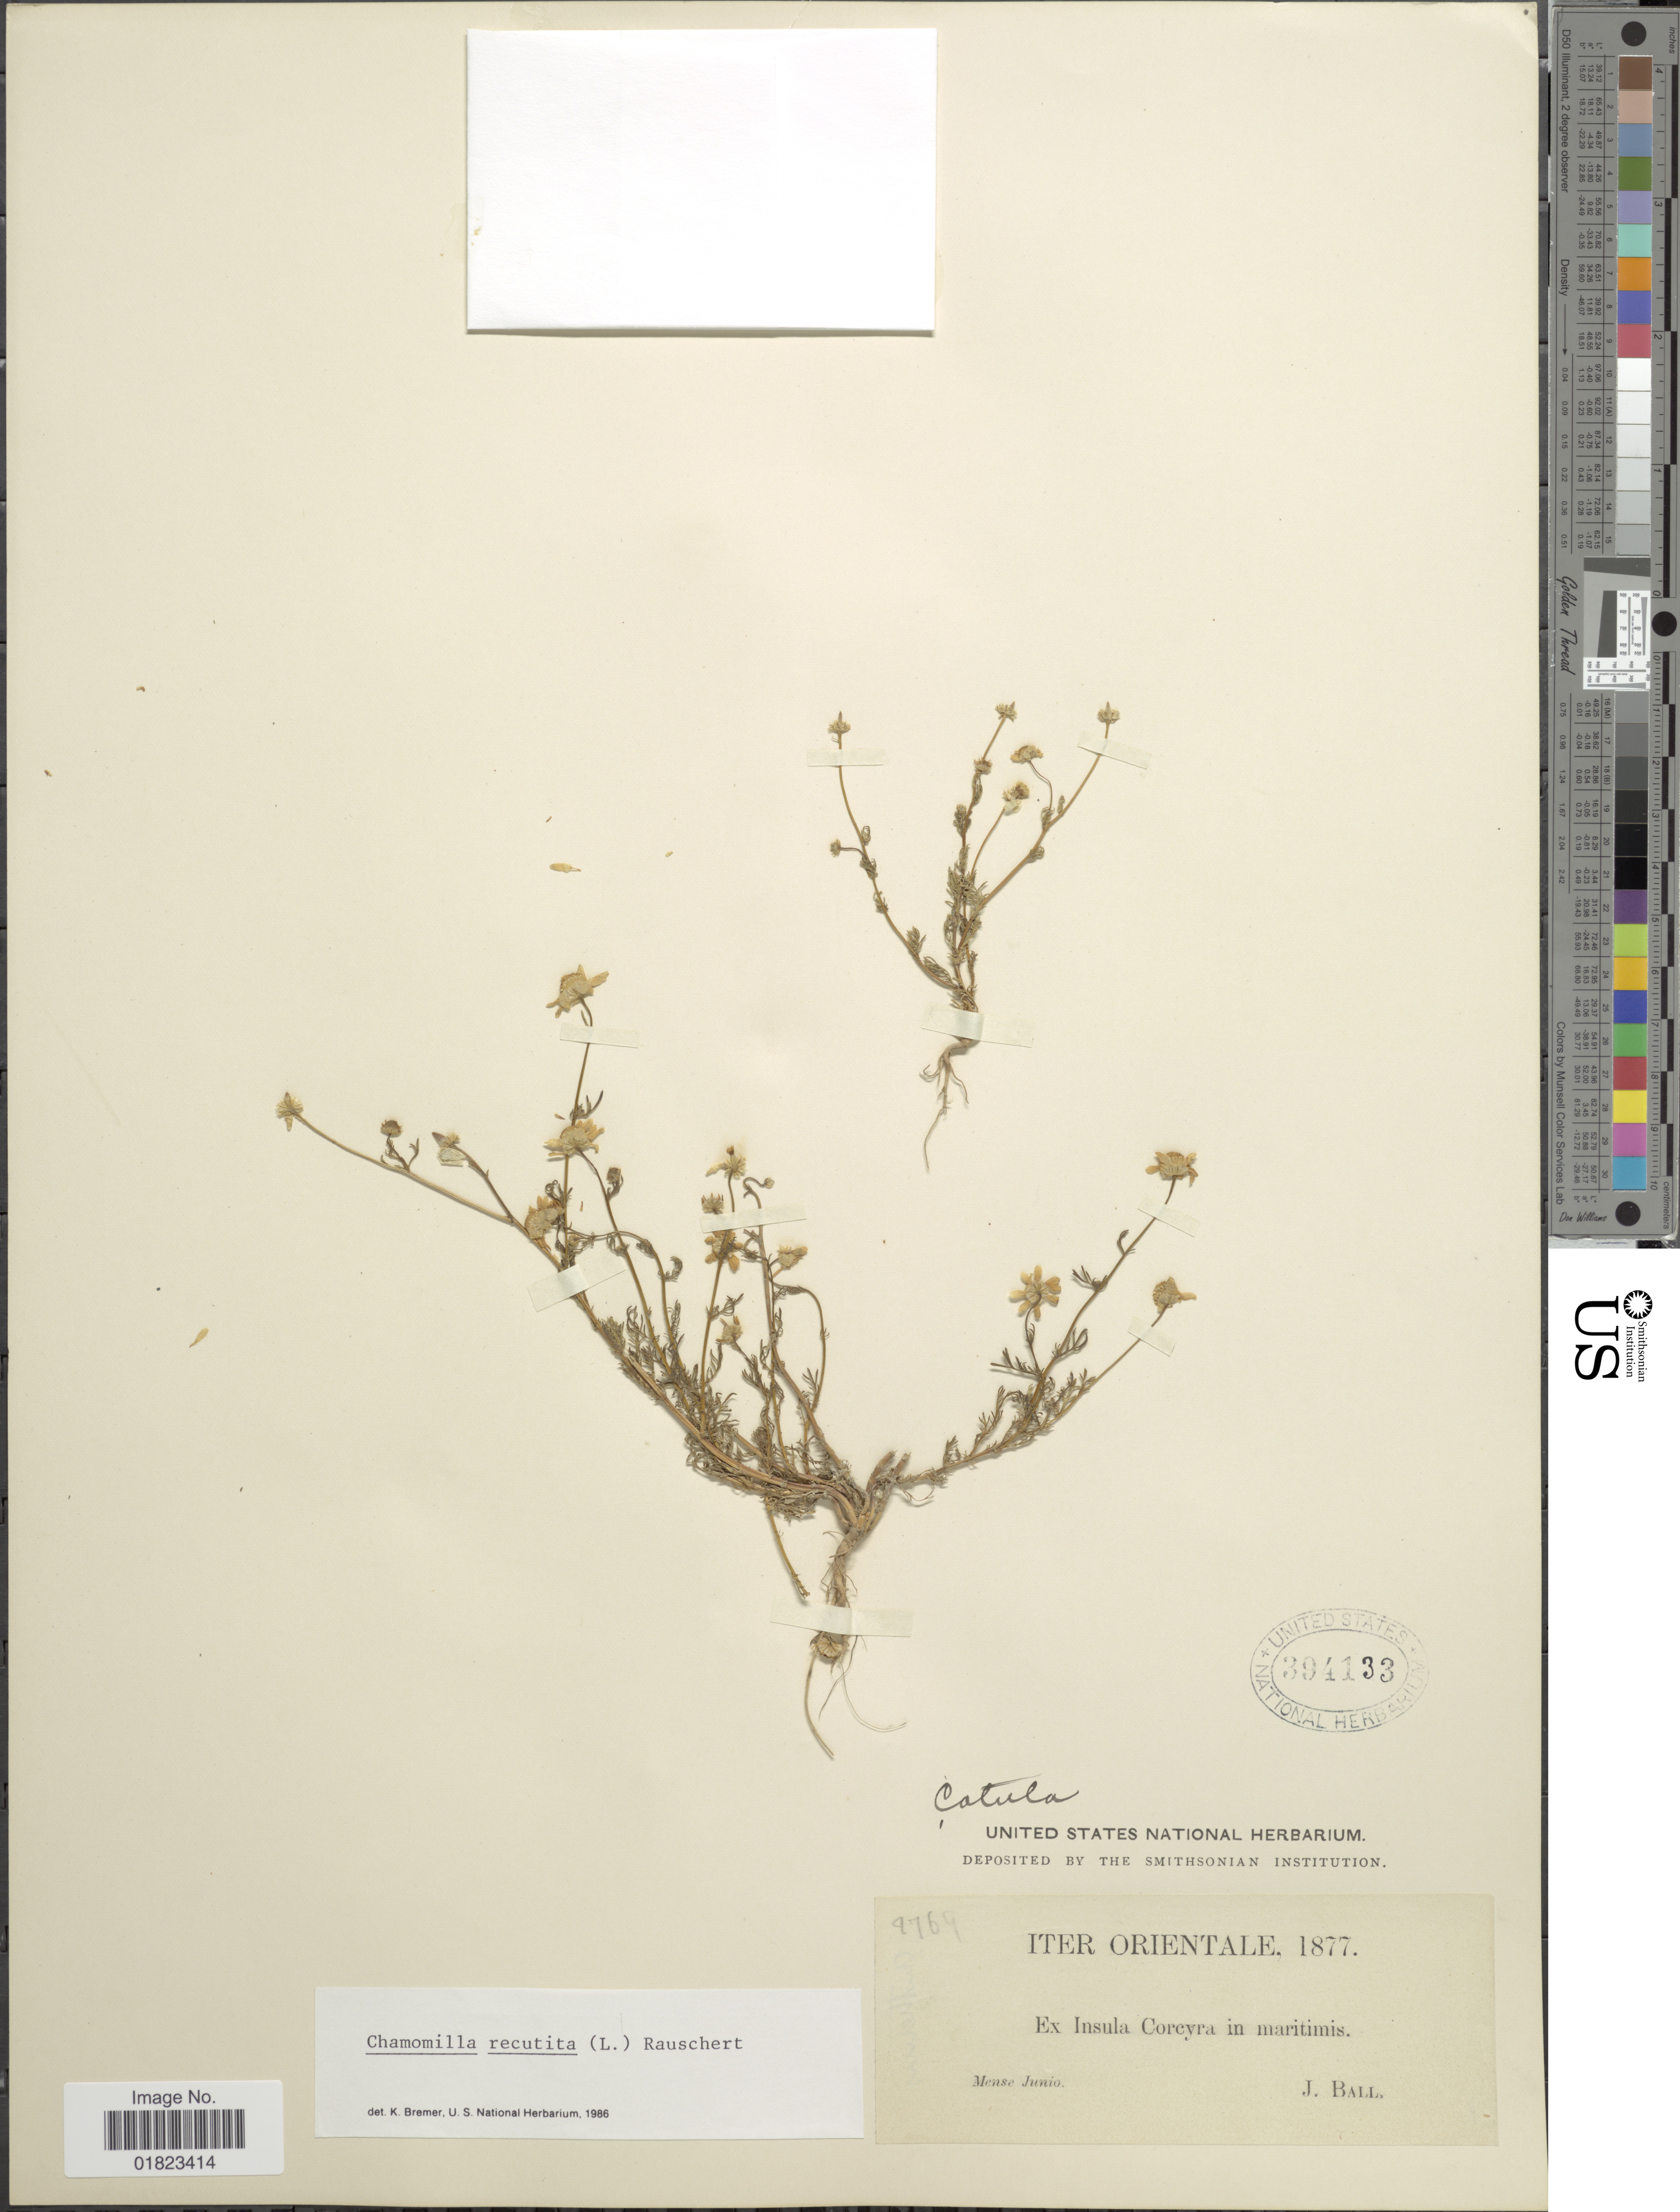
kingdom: Plantae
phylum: Tracheophyta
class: Magnoliopsida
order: Asterales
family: Asteraceae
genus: Matricaria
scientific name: Matricaria recutita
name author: L.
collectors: J. Ball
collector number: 9769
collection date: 1877-06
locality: Insula Coreyra in maritimis.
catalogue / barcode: US 394133